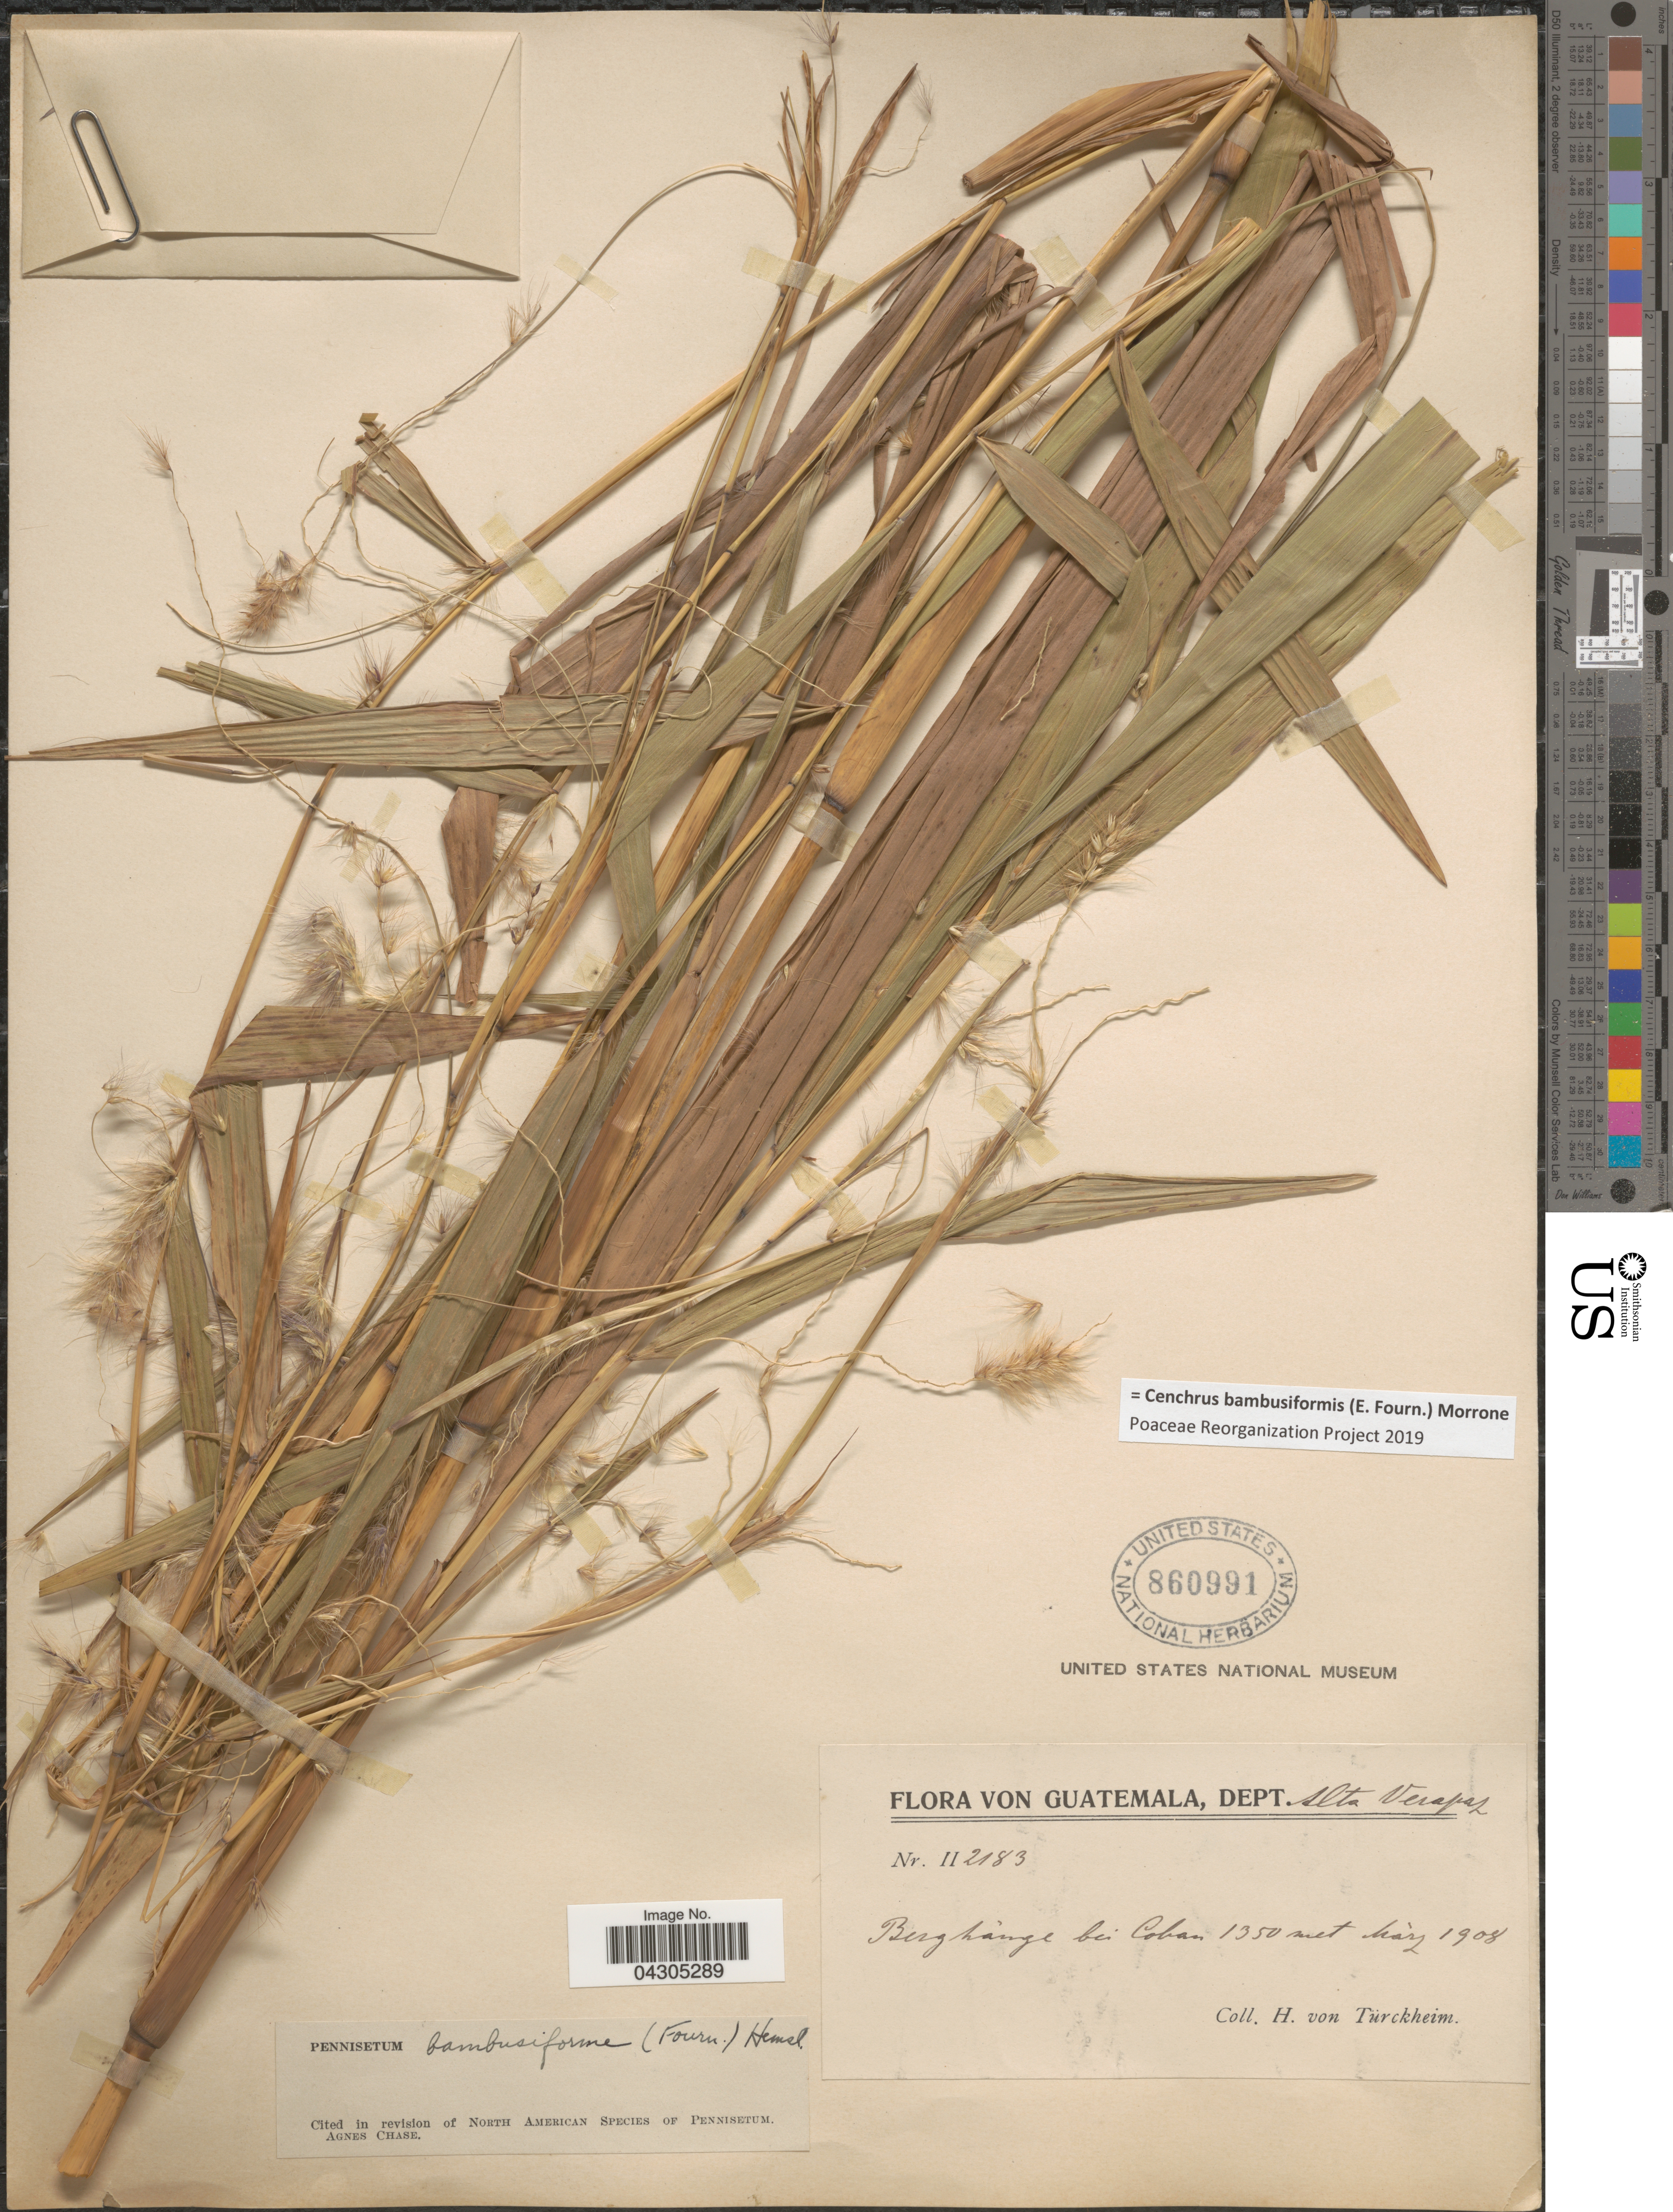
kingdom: Plantae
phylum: Tracheophyta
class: Liliopsida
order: Poales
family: Poaceae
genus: Cenchrus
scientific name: Cenchrus bambusiformis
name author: (E. Fourn.) Morrone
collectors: H. von Türckheim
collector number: II2183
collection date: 1908-05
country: Guatemala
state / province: Alta Verapaz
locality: Dept. Alta Verapaz. Berghànge bei Coban.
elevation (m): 1350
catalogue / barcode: US 860991